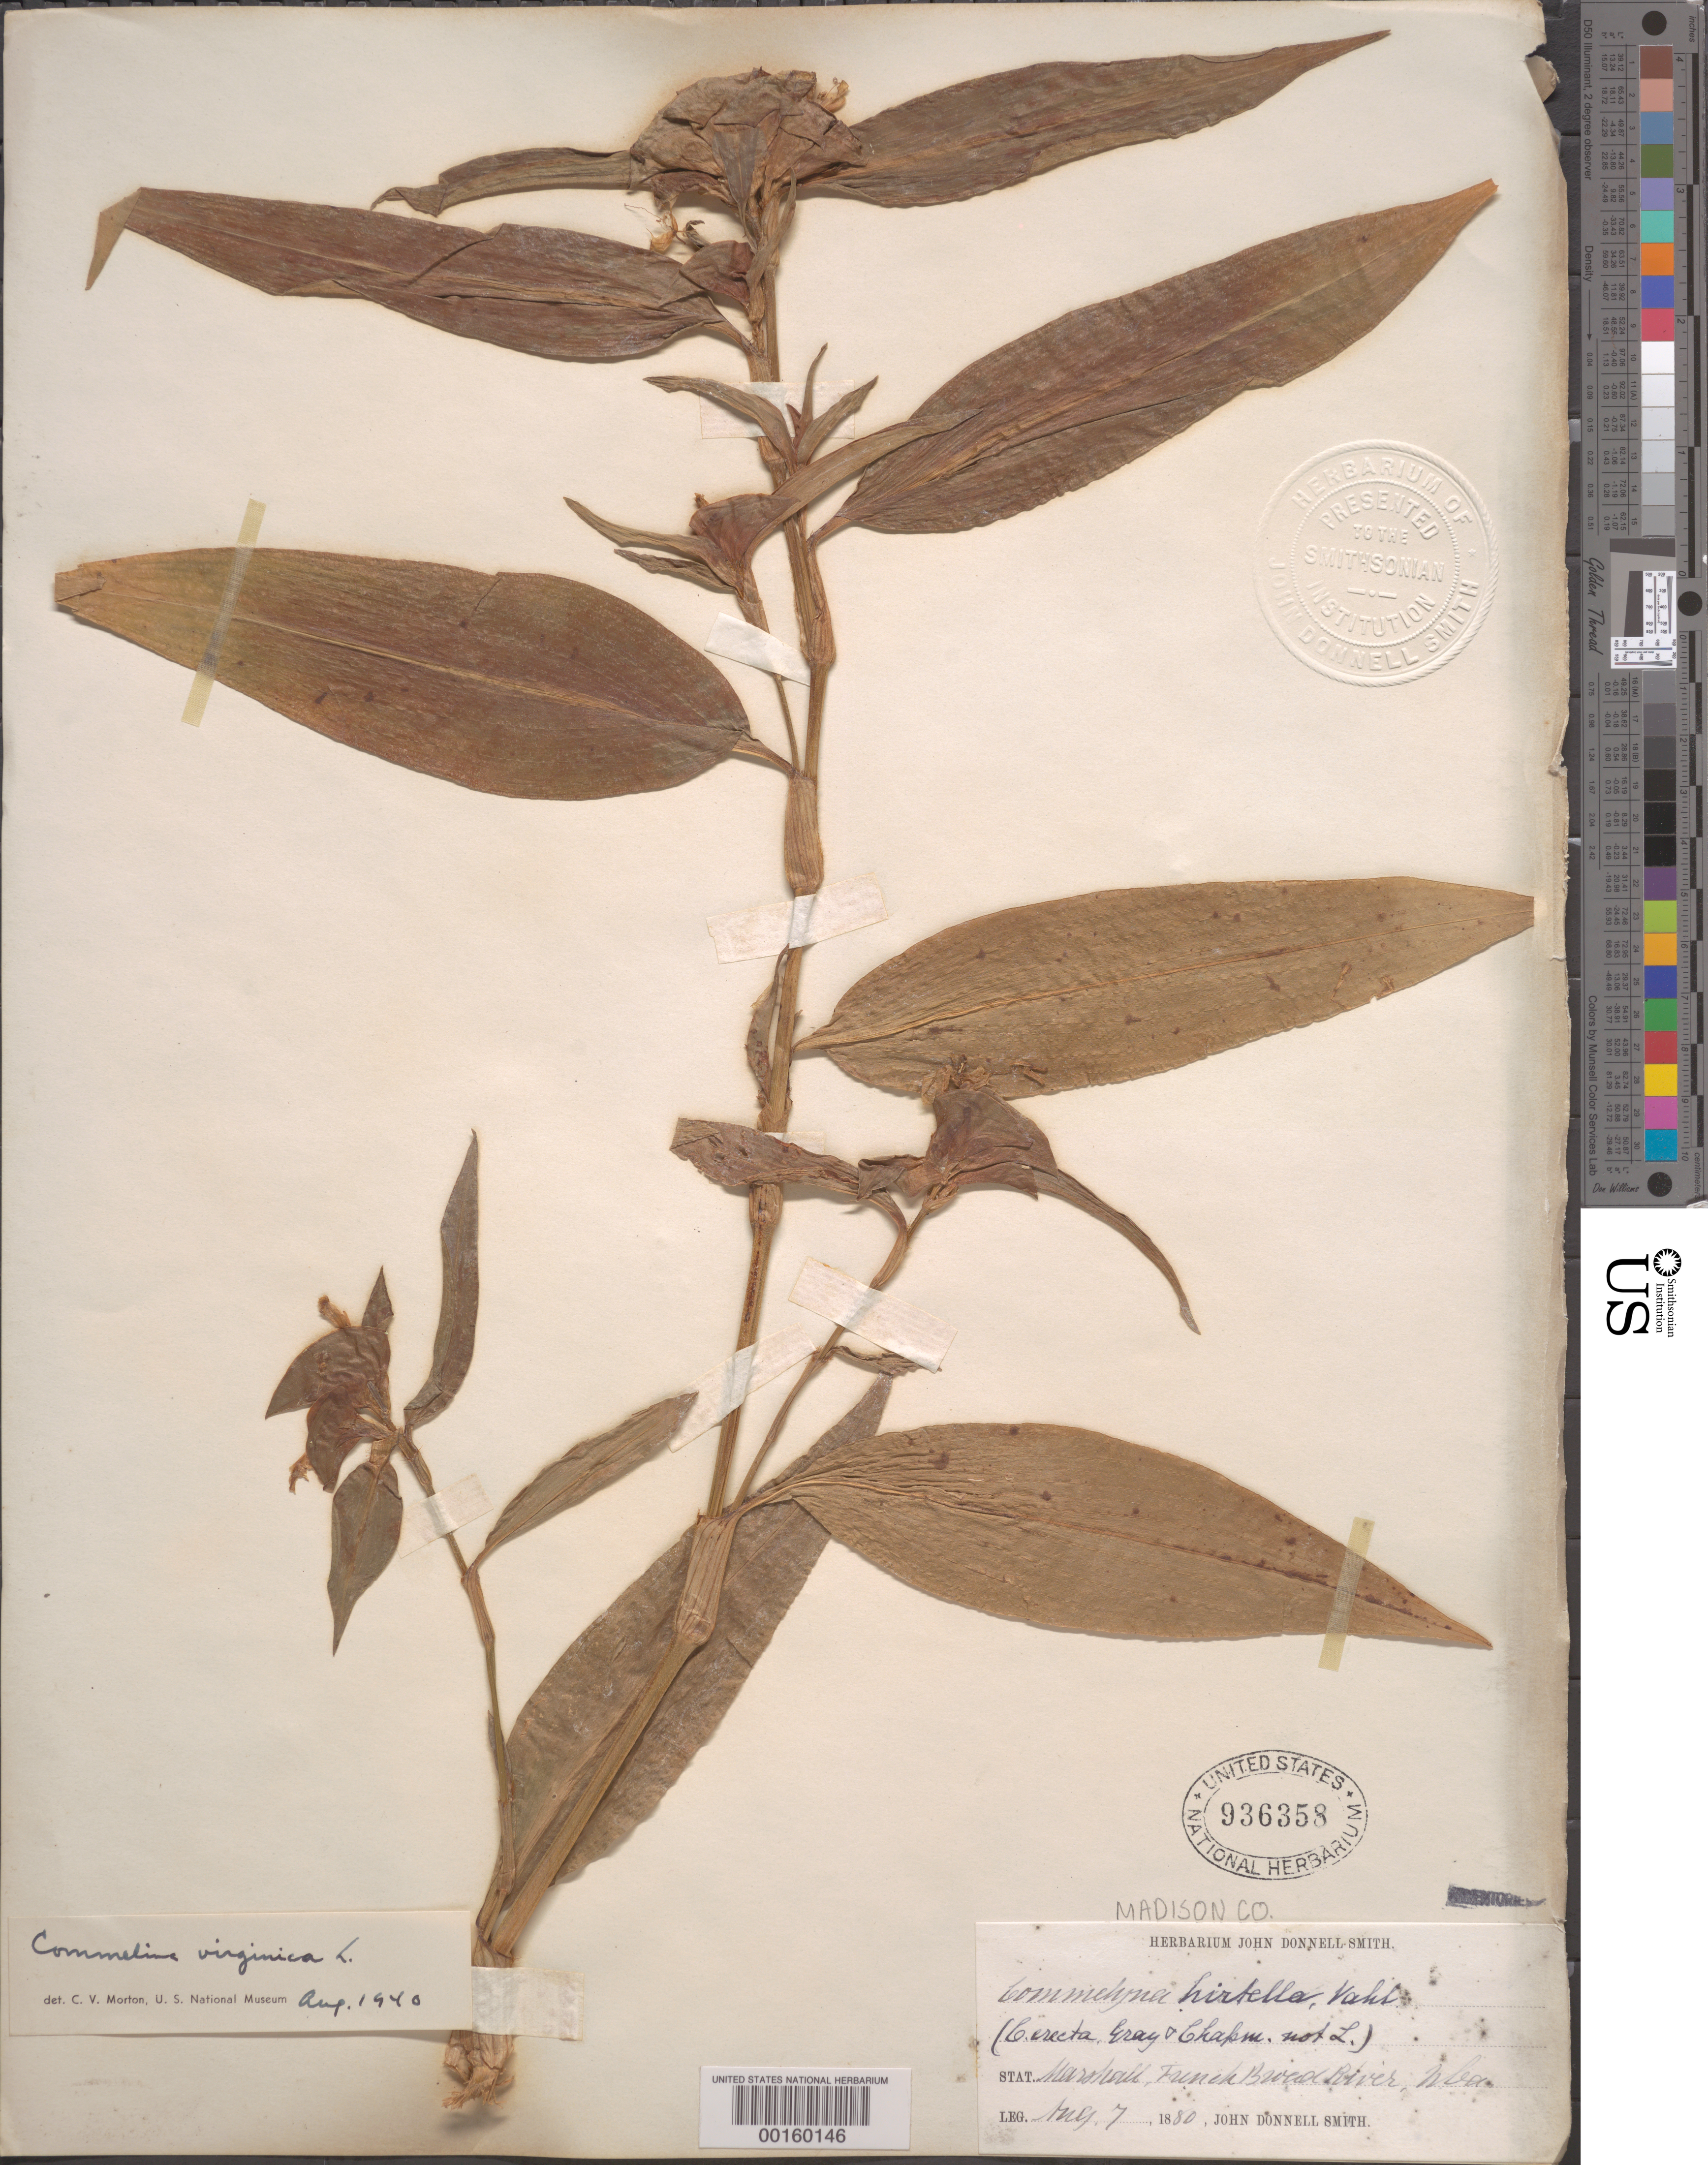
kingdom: Plantae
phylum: Tracheophyta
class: Liliopsida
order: Commelinales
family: Commelinaceae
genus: Commelina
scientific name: Commelina virginica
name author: L.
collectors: J. Donnell Smith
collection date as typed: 07 Aug 1880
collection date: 1880-08-07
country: United States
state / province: Mississippi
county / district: Madison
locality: Marshall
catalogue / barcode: US 936358